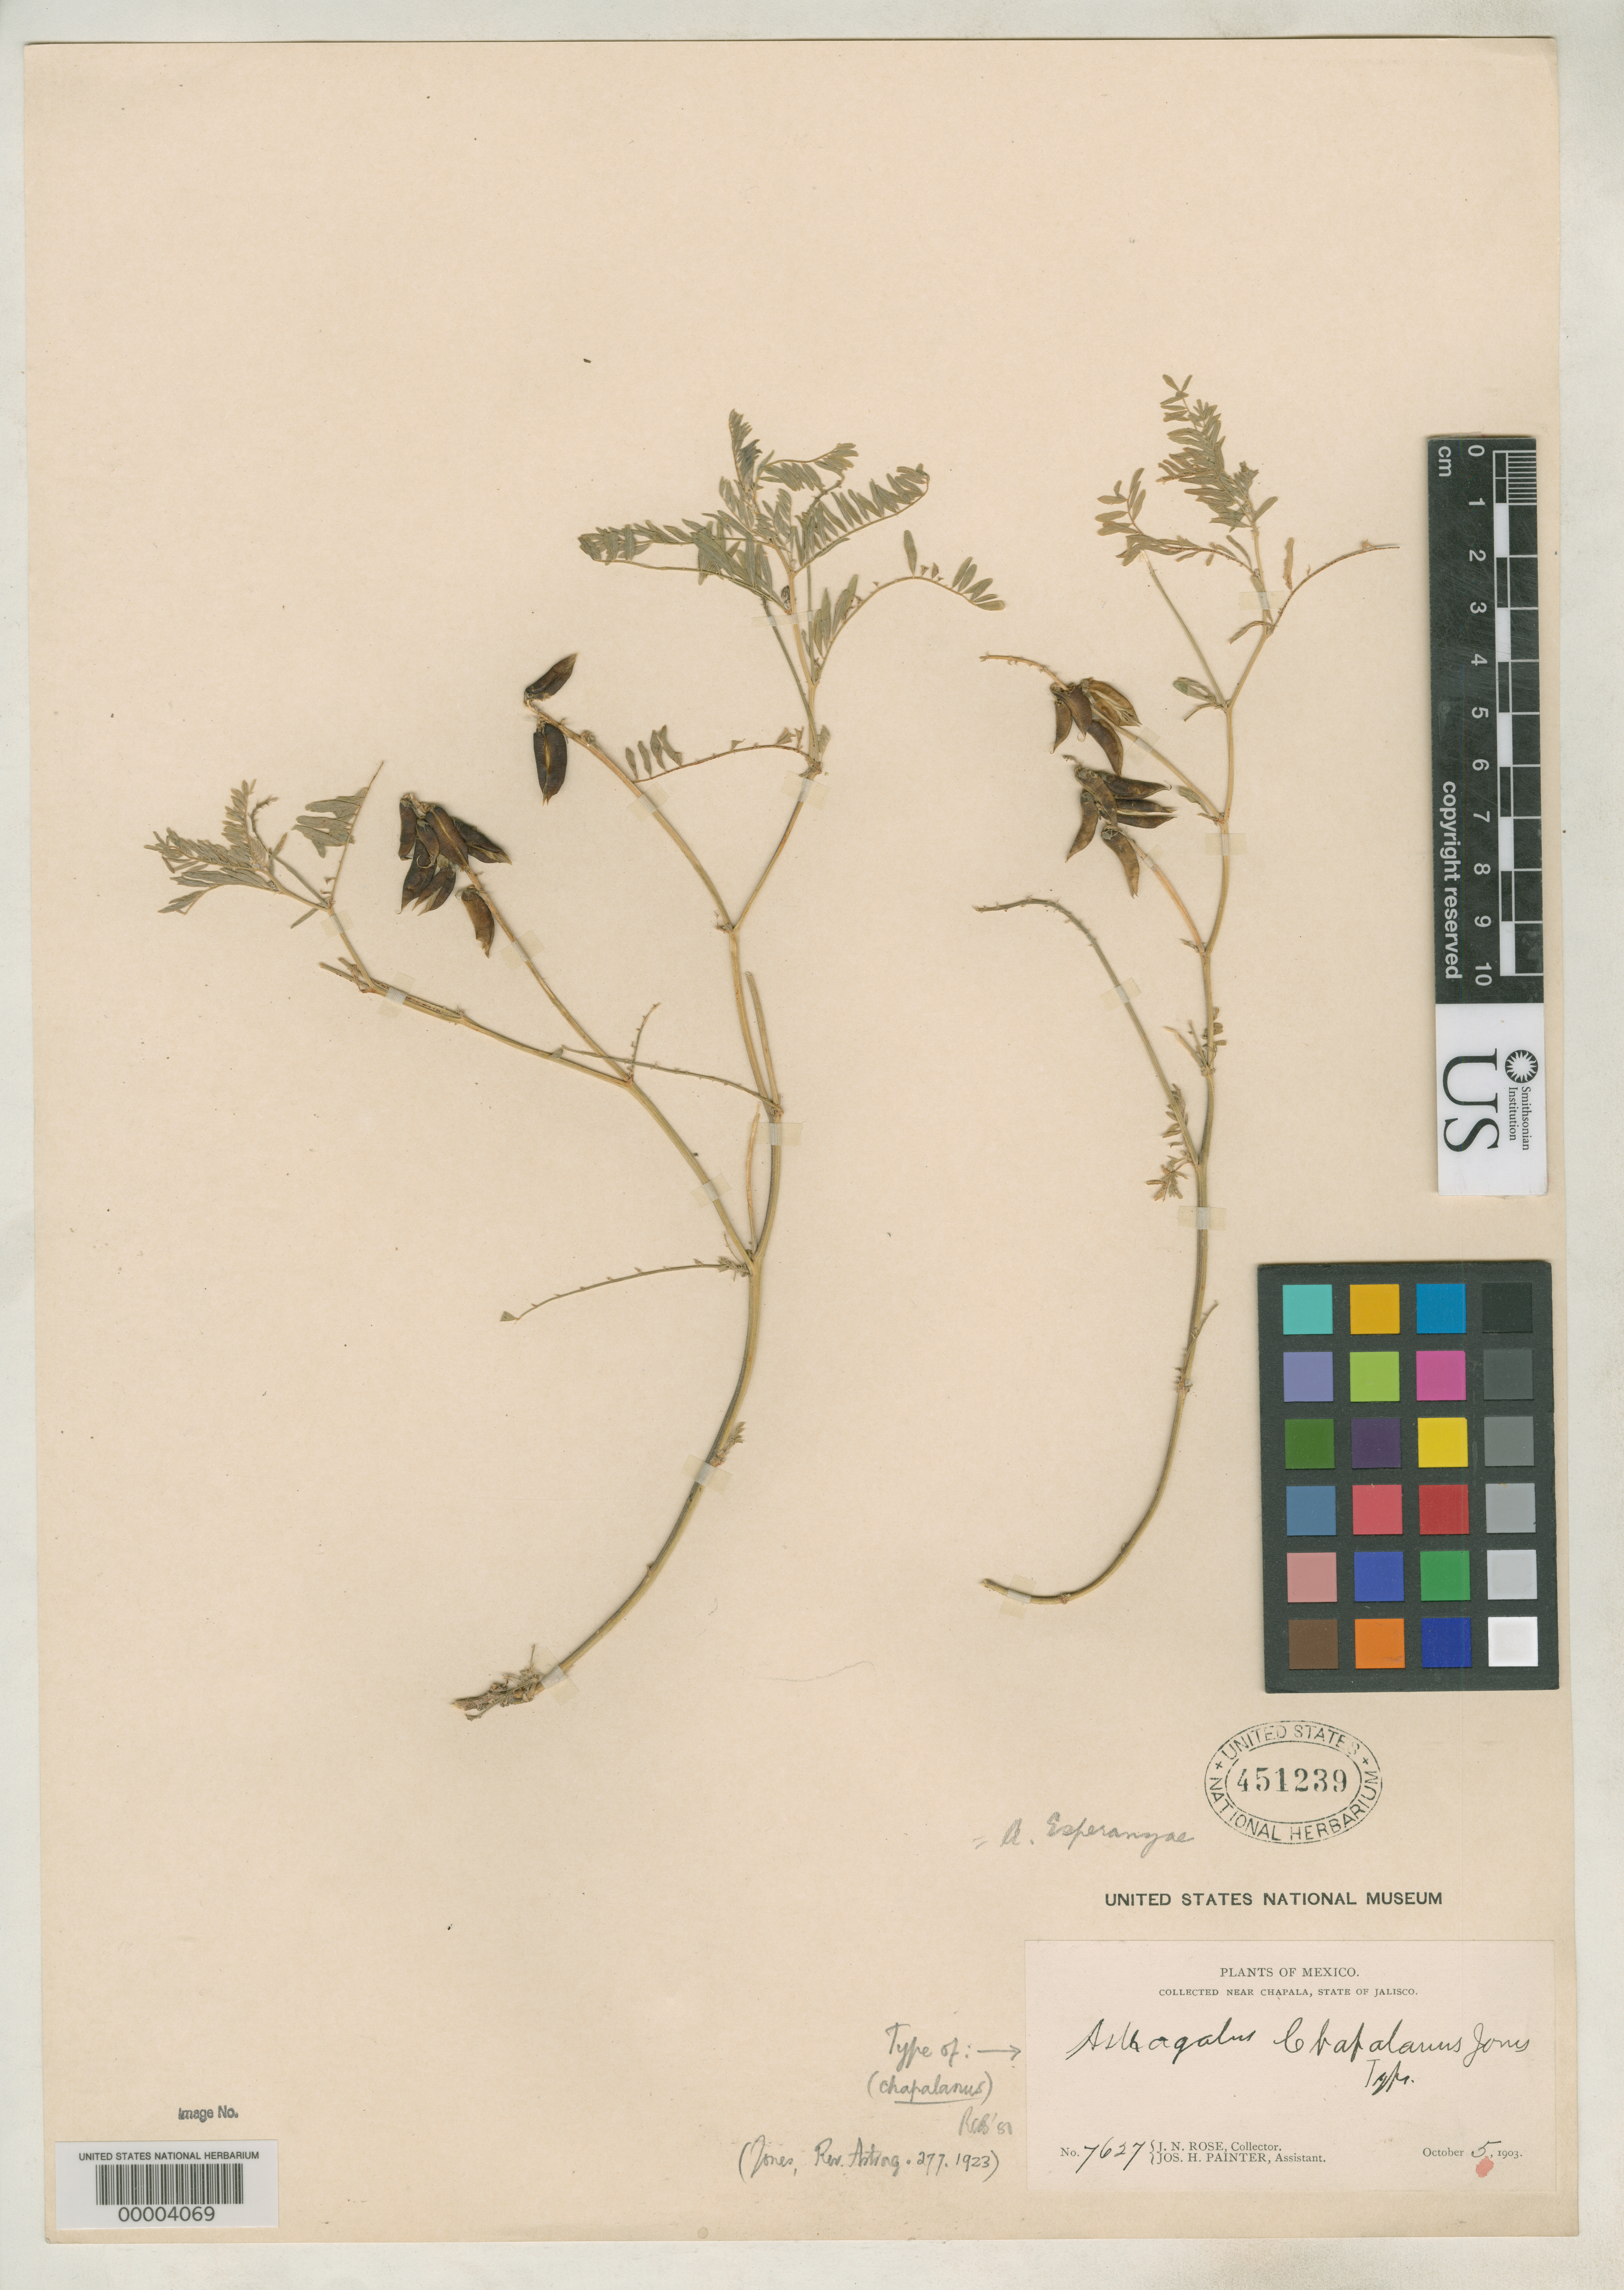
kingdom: Plantae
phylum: Tracheophyta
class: Magnoliopsida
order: Fabales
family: Fabaceae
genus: Astragalus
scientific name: Astragalus chapalanus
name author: M.E. Jones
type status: Holotype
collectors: J. N. Rose & J. H. Painter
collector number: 7627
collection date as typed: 05 Oct 1903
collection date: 1903-10-05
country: Mexico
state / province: Jalisco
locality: Chapala.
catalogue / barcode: US 451239